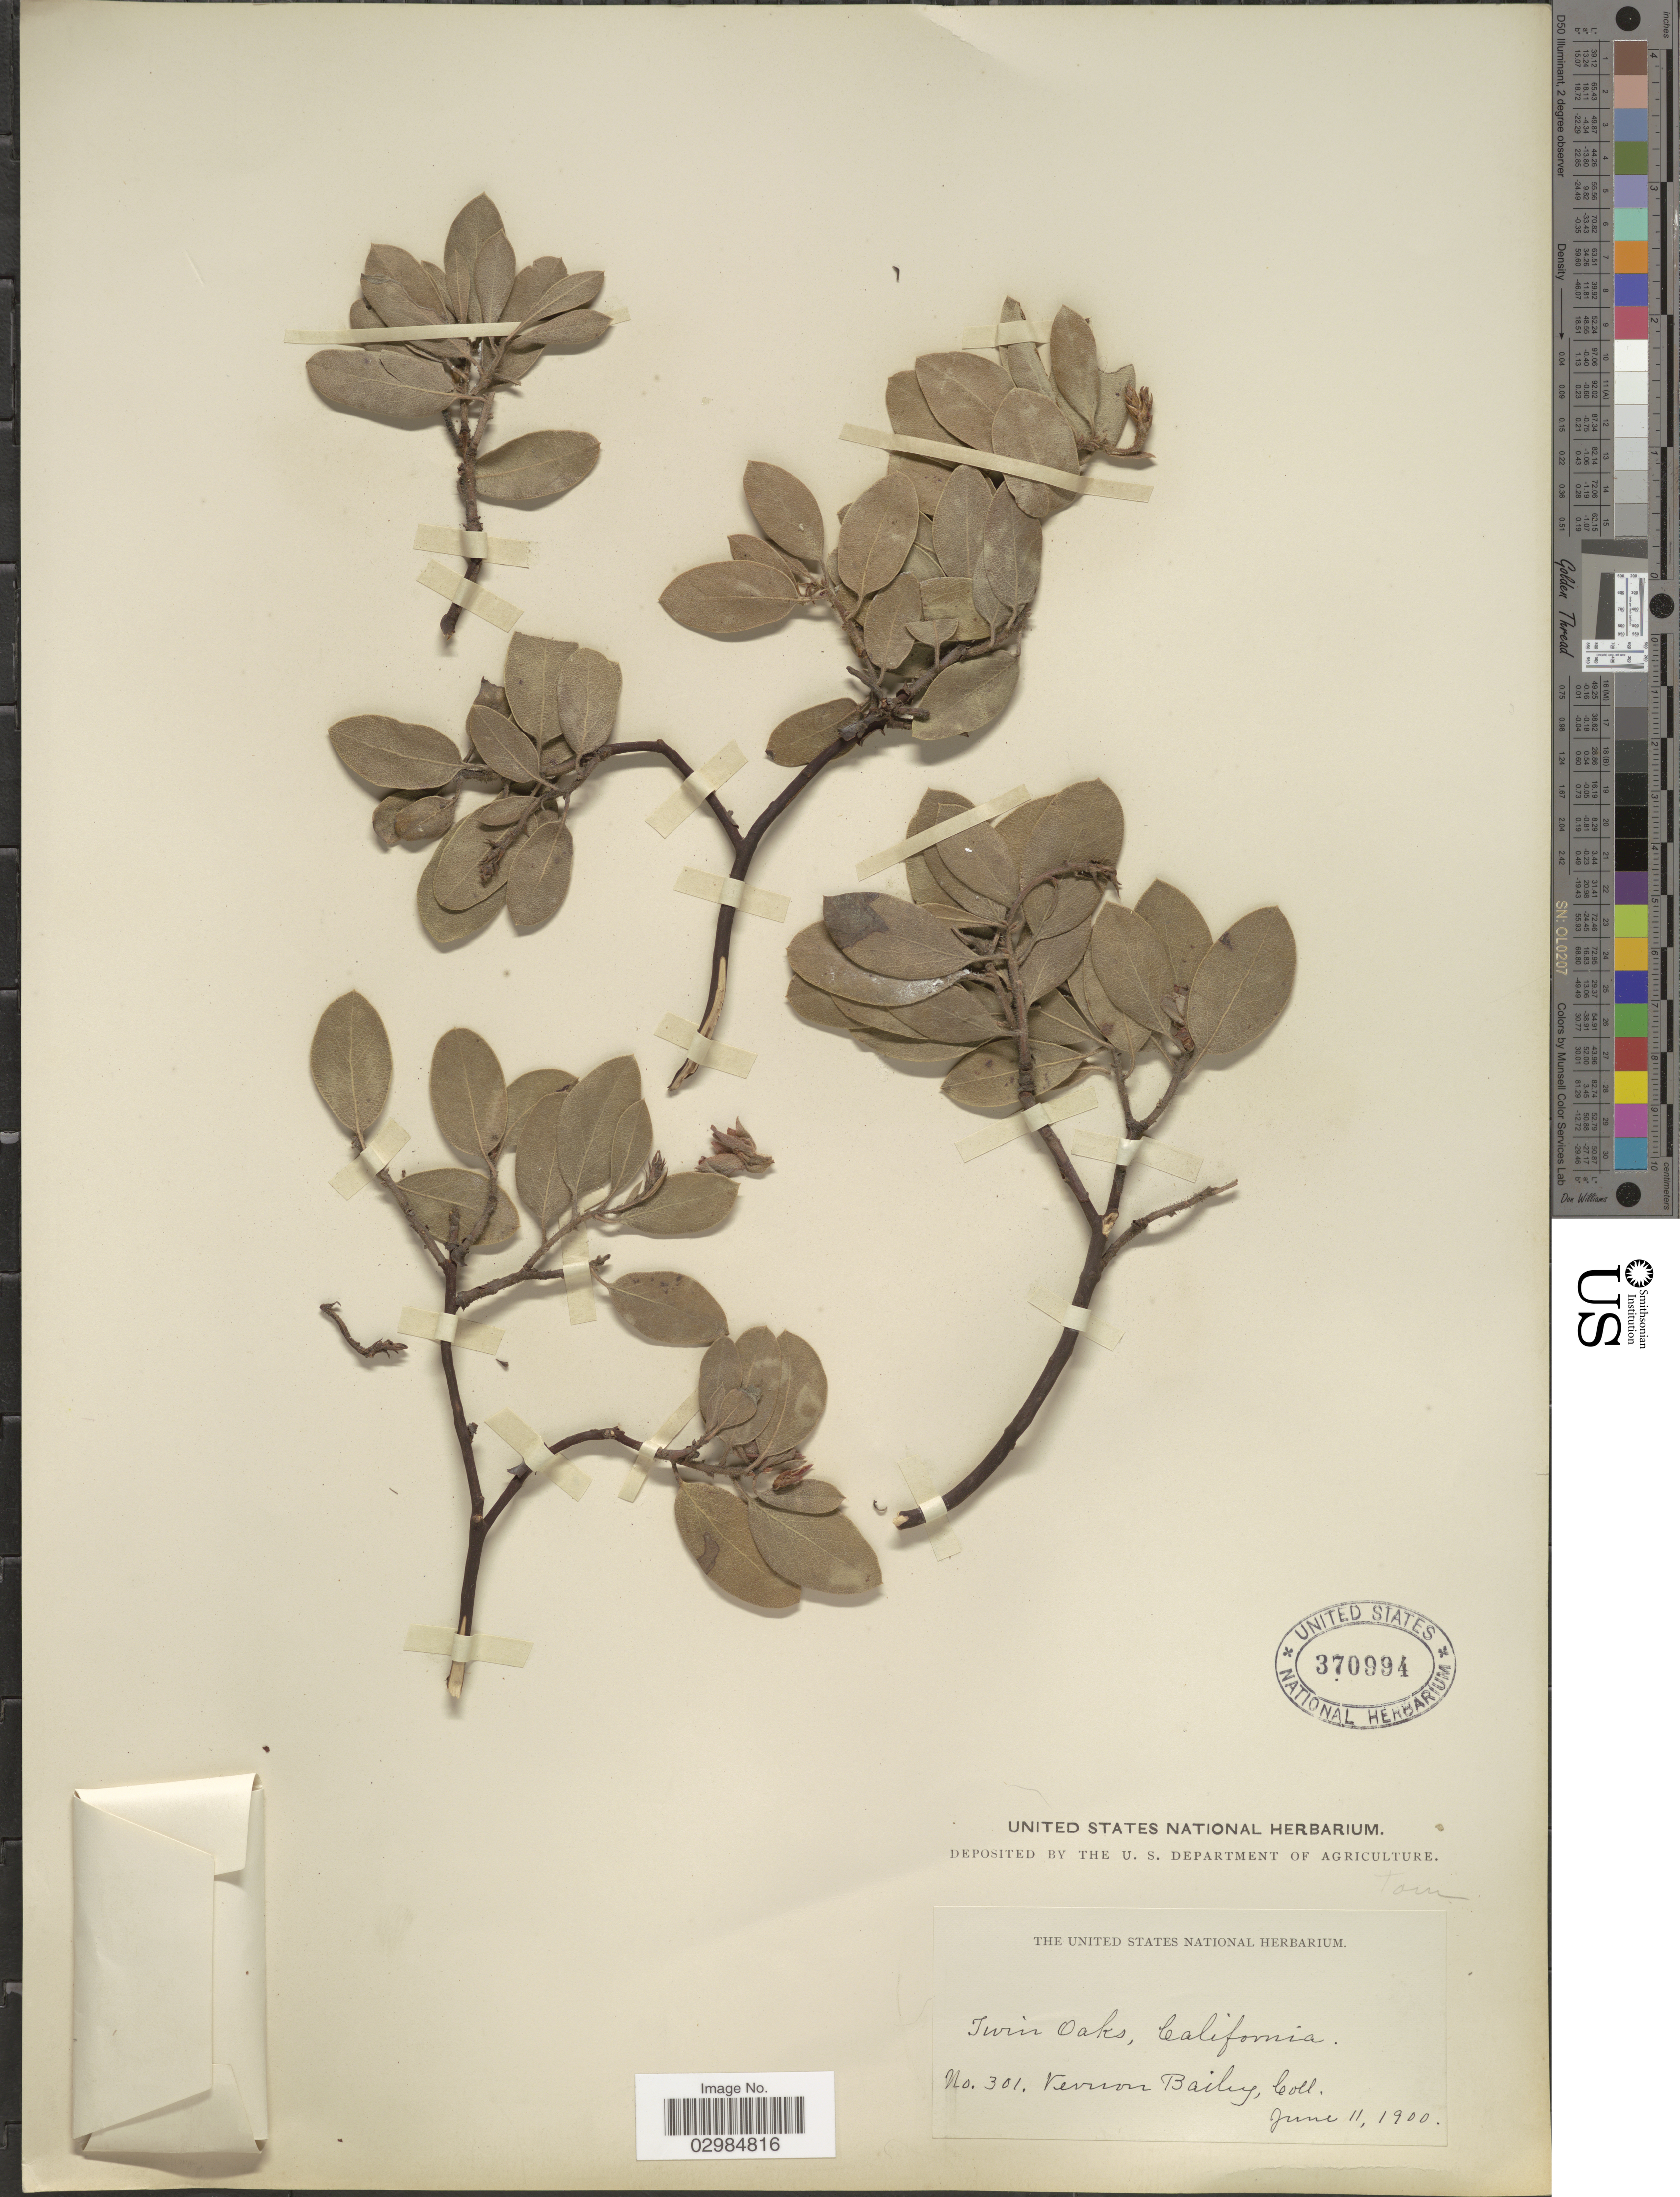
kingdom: Plantae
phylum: Tracheophyta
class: Magnoliopsida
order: Ericales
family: Ericaceae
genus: Arctostaphylos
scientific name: Arctostaphylos tomentosa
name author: (Pursh) Lindl.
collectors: V. O. Bailey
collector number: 301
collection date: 1900-06-11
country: United States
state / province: California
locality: Twin Oaks.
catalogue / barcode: US 370994